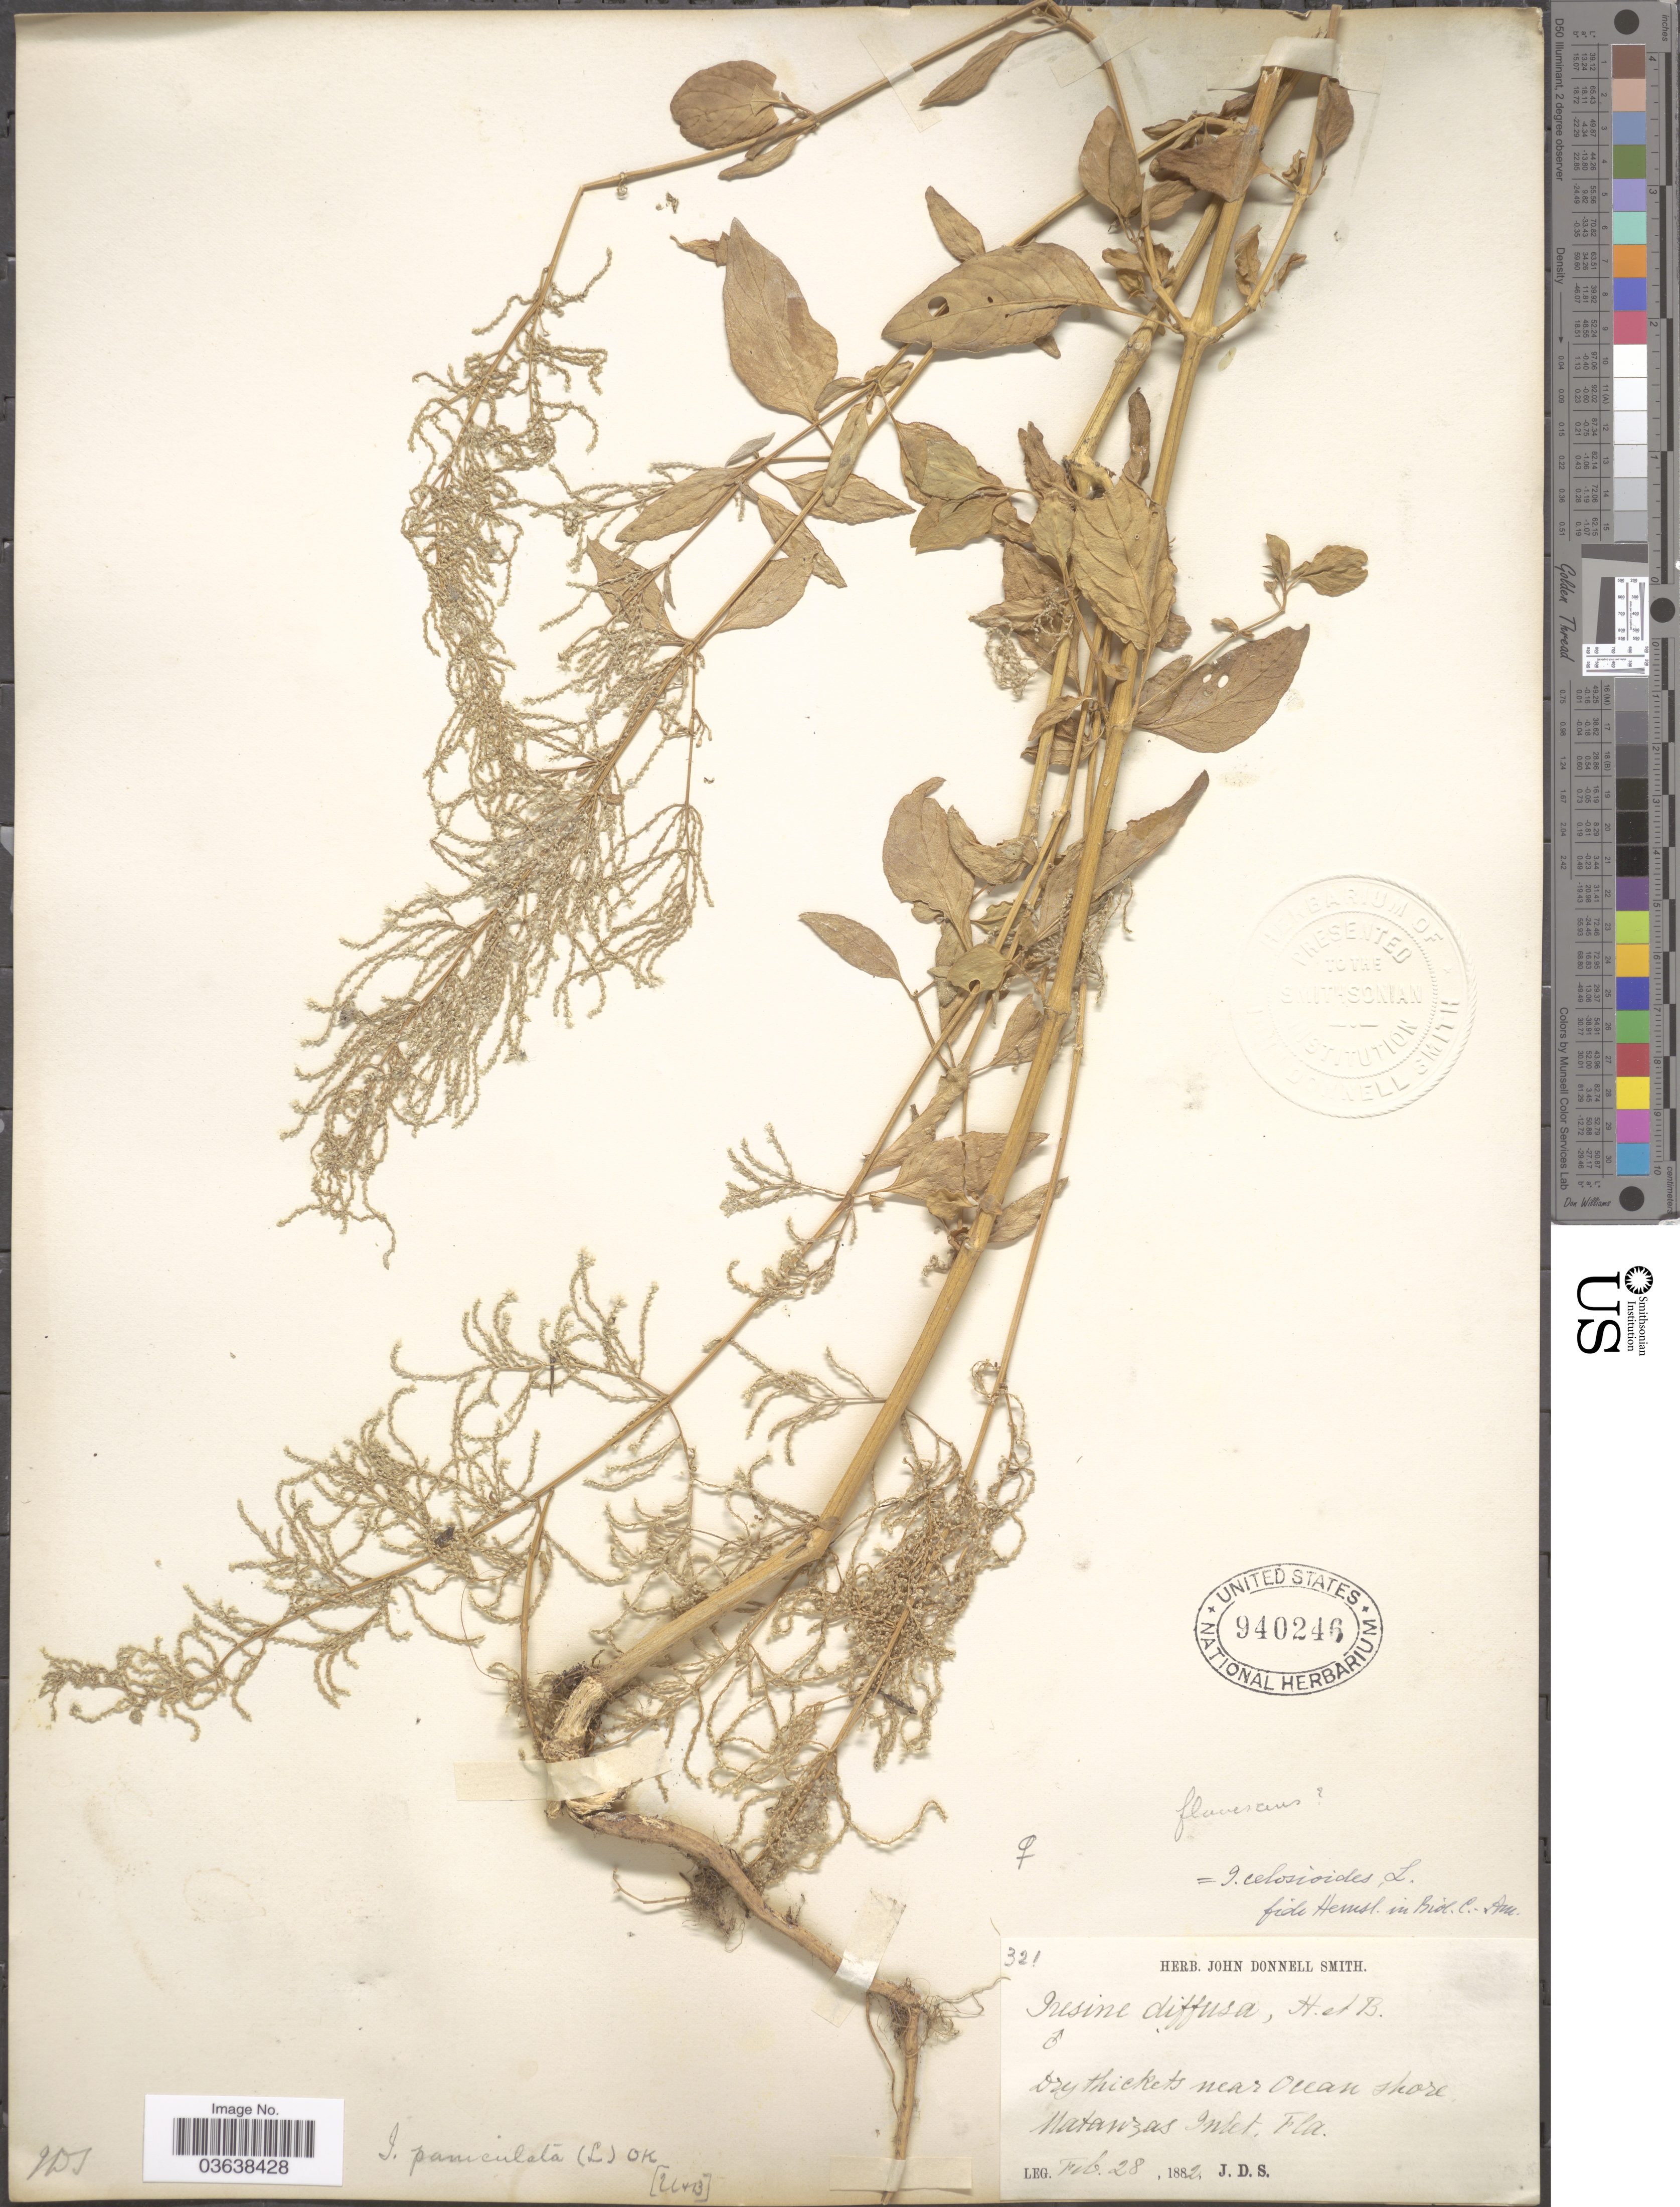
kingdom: Plantae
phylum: Tracheophyta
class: Magnoliopsida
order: Caryophyllales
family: Amaranthaceae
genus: Iresine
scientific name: Iresine celosia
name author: L.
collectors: J. Donnell Smith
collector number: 321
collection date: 1882-02-28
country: United States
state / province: Florida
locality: Near Ocean shore Matanzas Inlet.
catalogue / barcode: US 940246